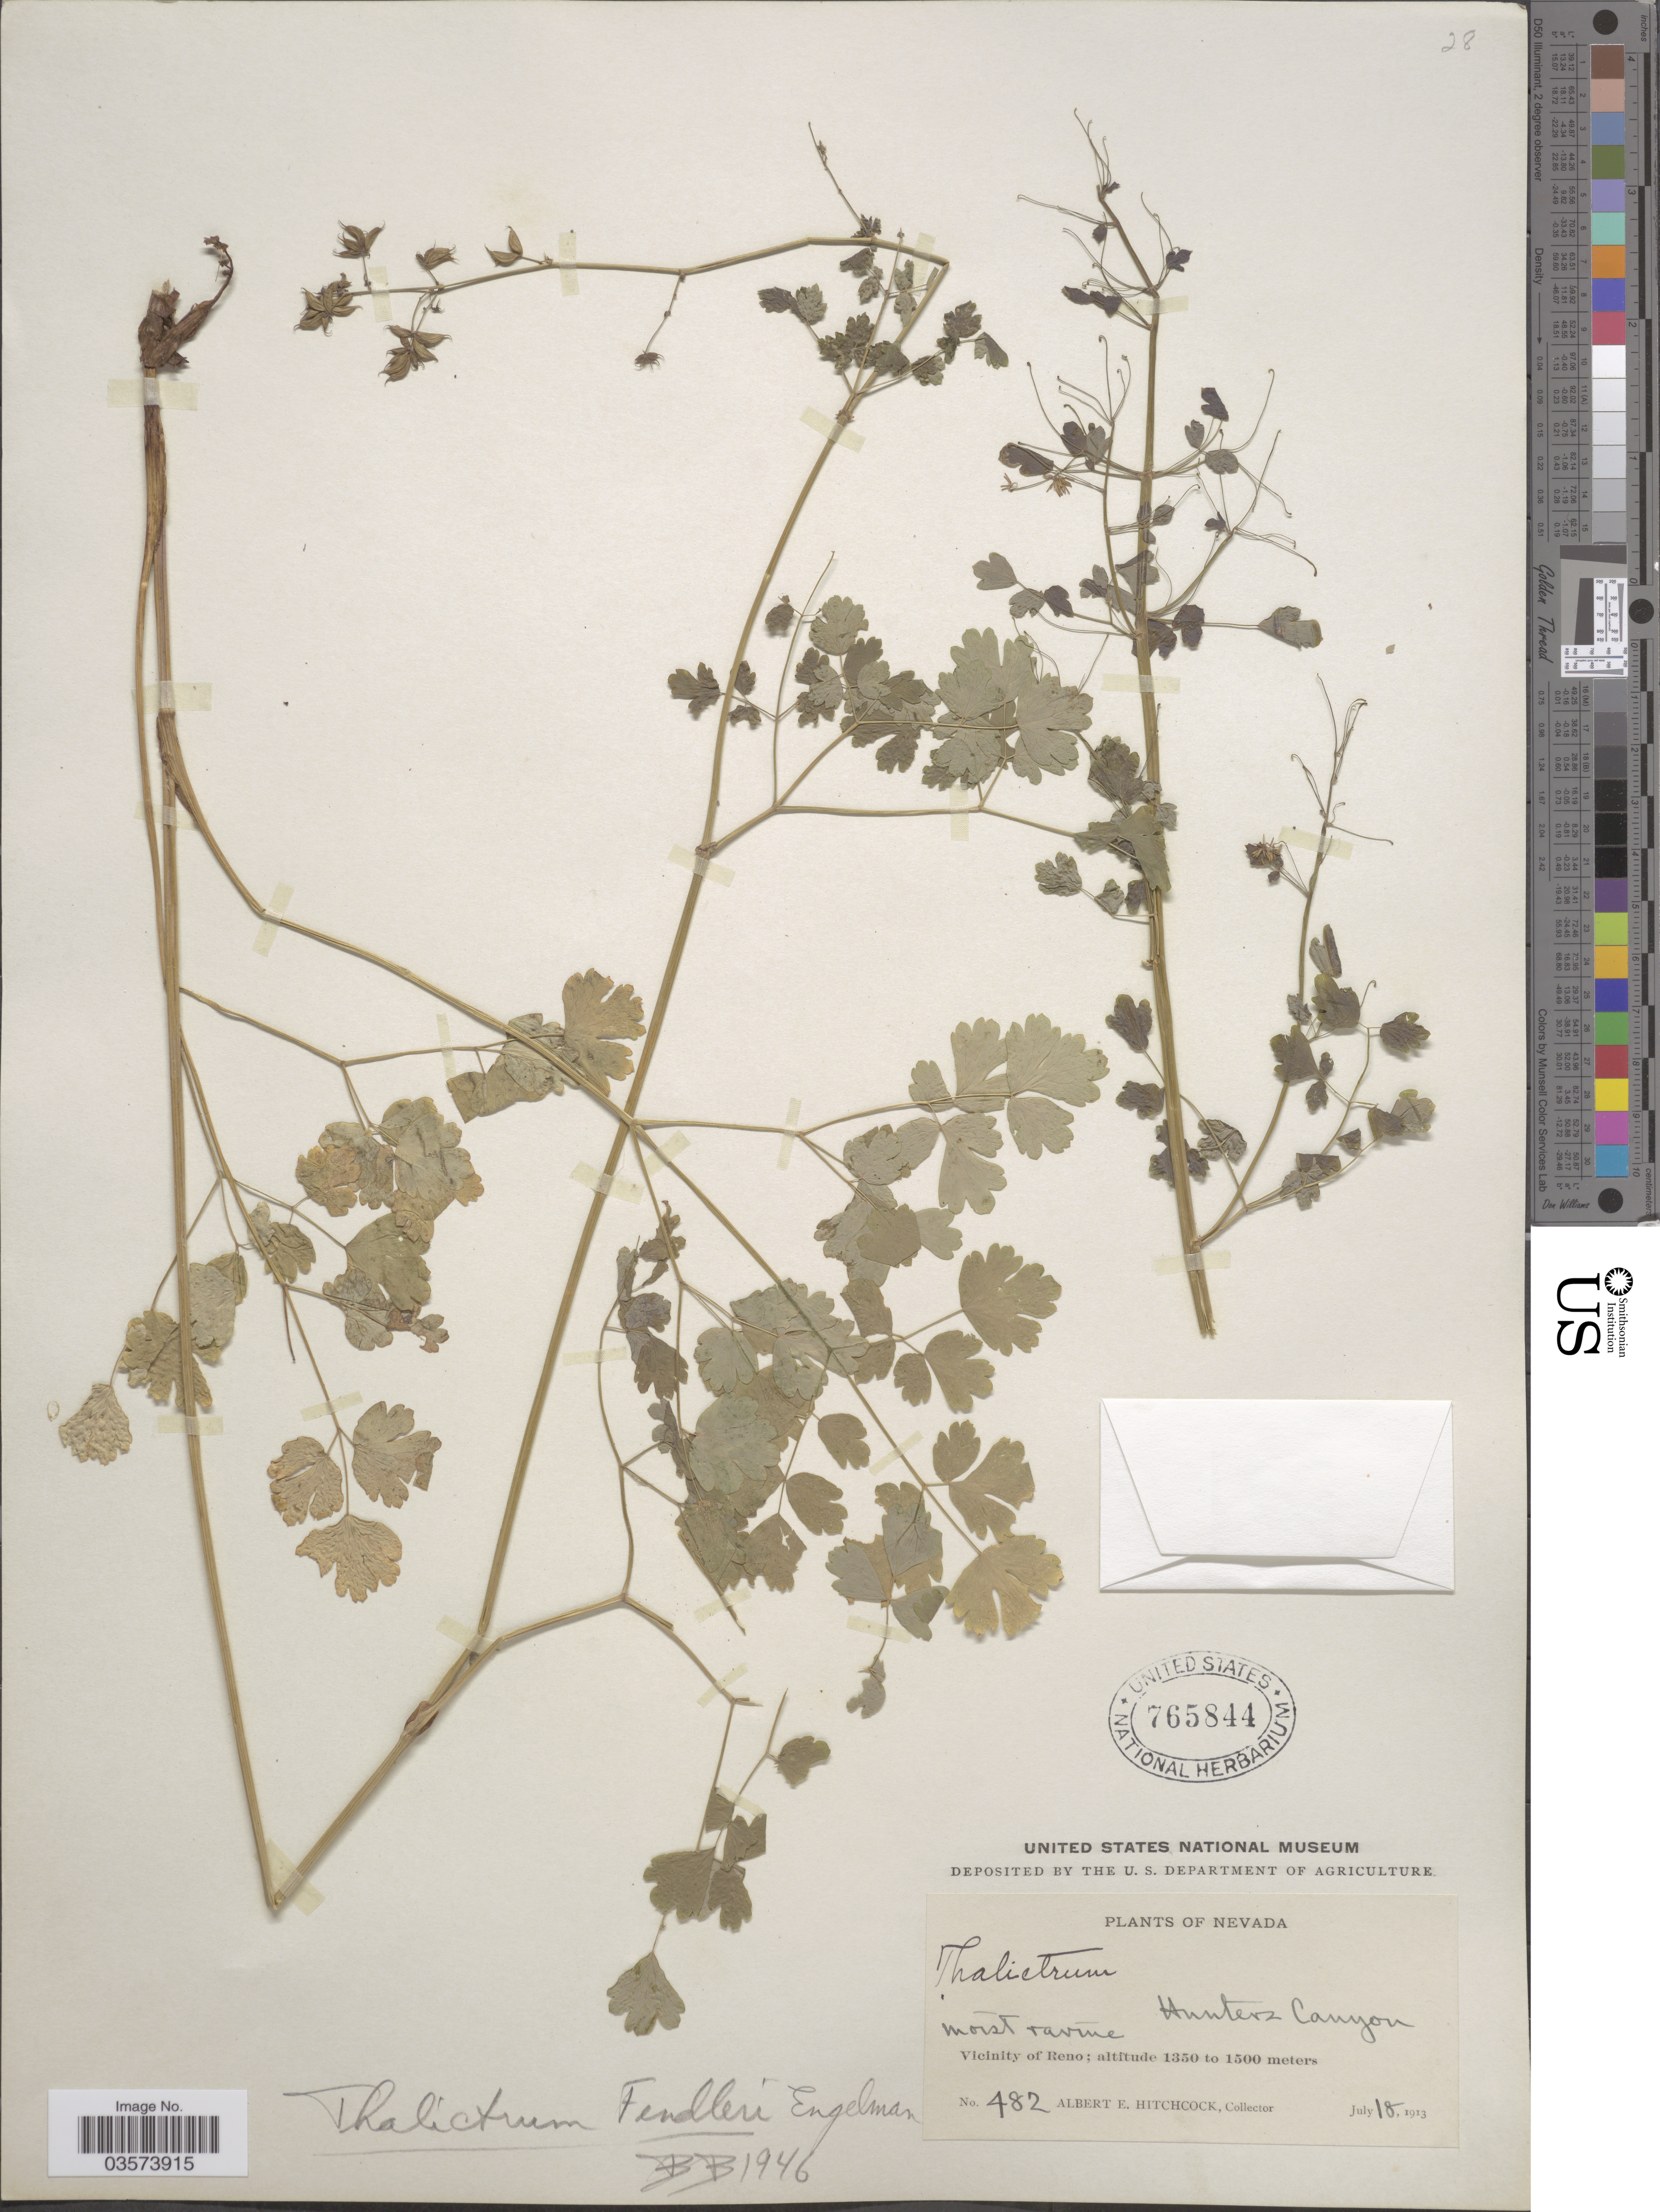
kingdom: Plantae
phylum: Tracheophyta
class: Magnoliopsida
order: Ranunculales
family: Ranunculaceae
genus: Thalictrum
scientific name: Thalictrum fendleri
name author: Engelm. ex A. Gray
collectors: A. Hitchcock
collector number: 482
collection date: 1913-07-18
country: United States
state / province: Nevada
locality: Hunterz Canyon. Vicinity of Reno.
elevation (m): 1350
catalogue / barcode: US 765844